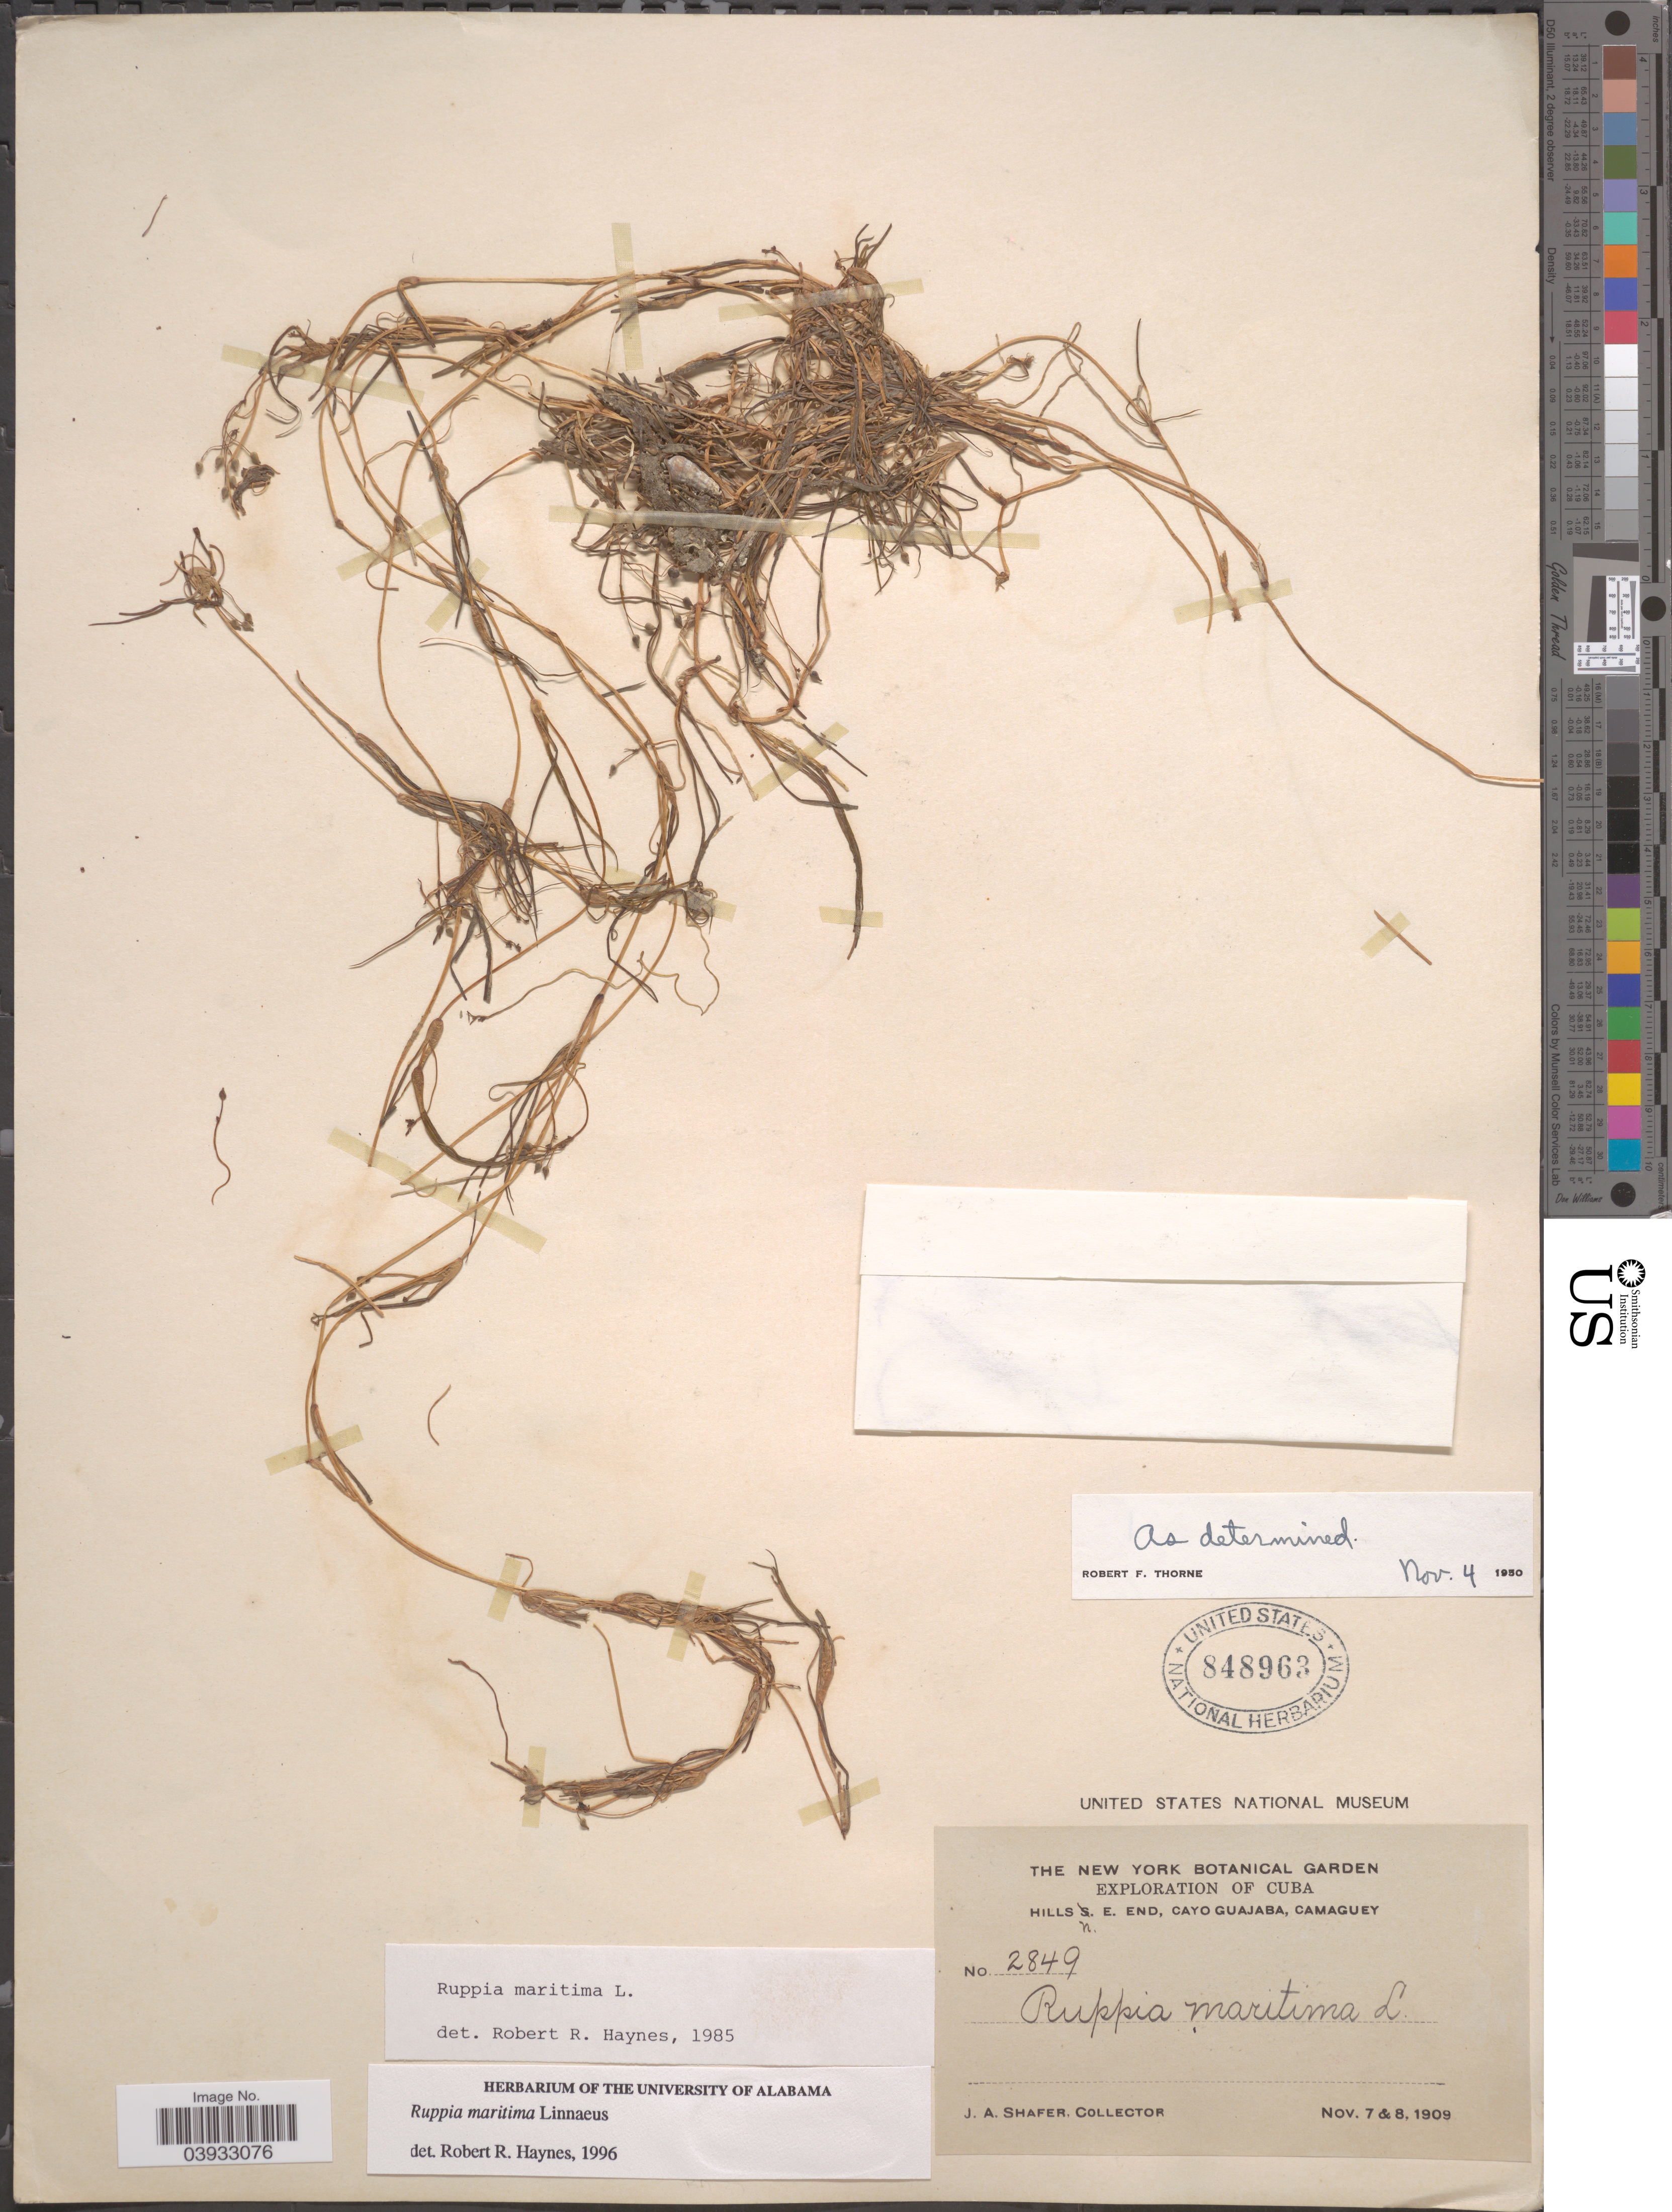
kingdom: Plantae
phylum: Tracheophyta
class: Liliopsida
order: Alismatales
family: Ruppiaceae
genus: Ruppia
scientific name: Ruppia maritima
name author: L.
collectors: J. A. Shafer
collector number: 2849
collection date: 1909-11-07/1909-11-08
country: Cuba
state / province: Camagüey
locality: Hills N. E. end, Cayo Guajaba.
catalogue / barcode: US 848963